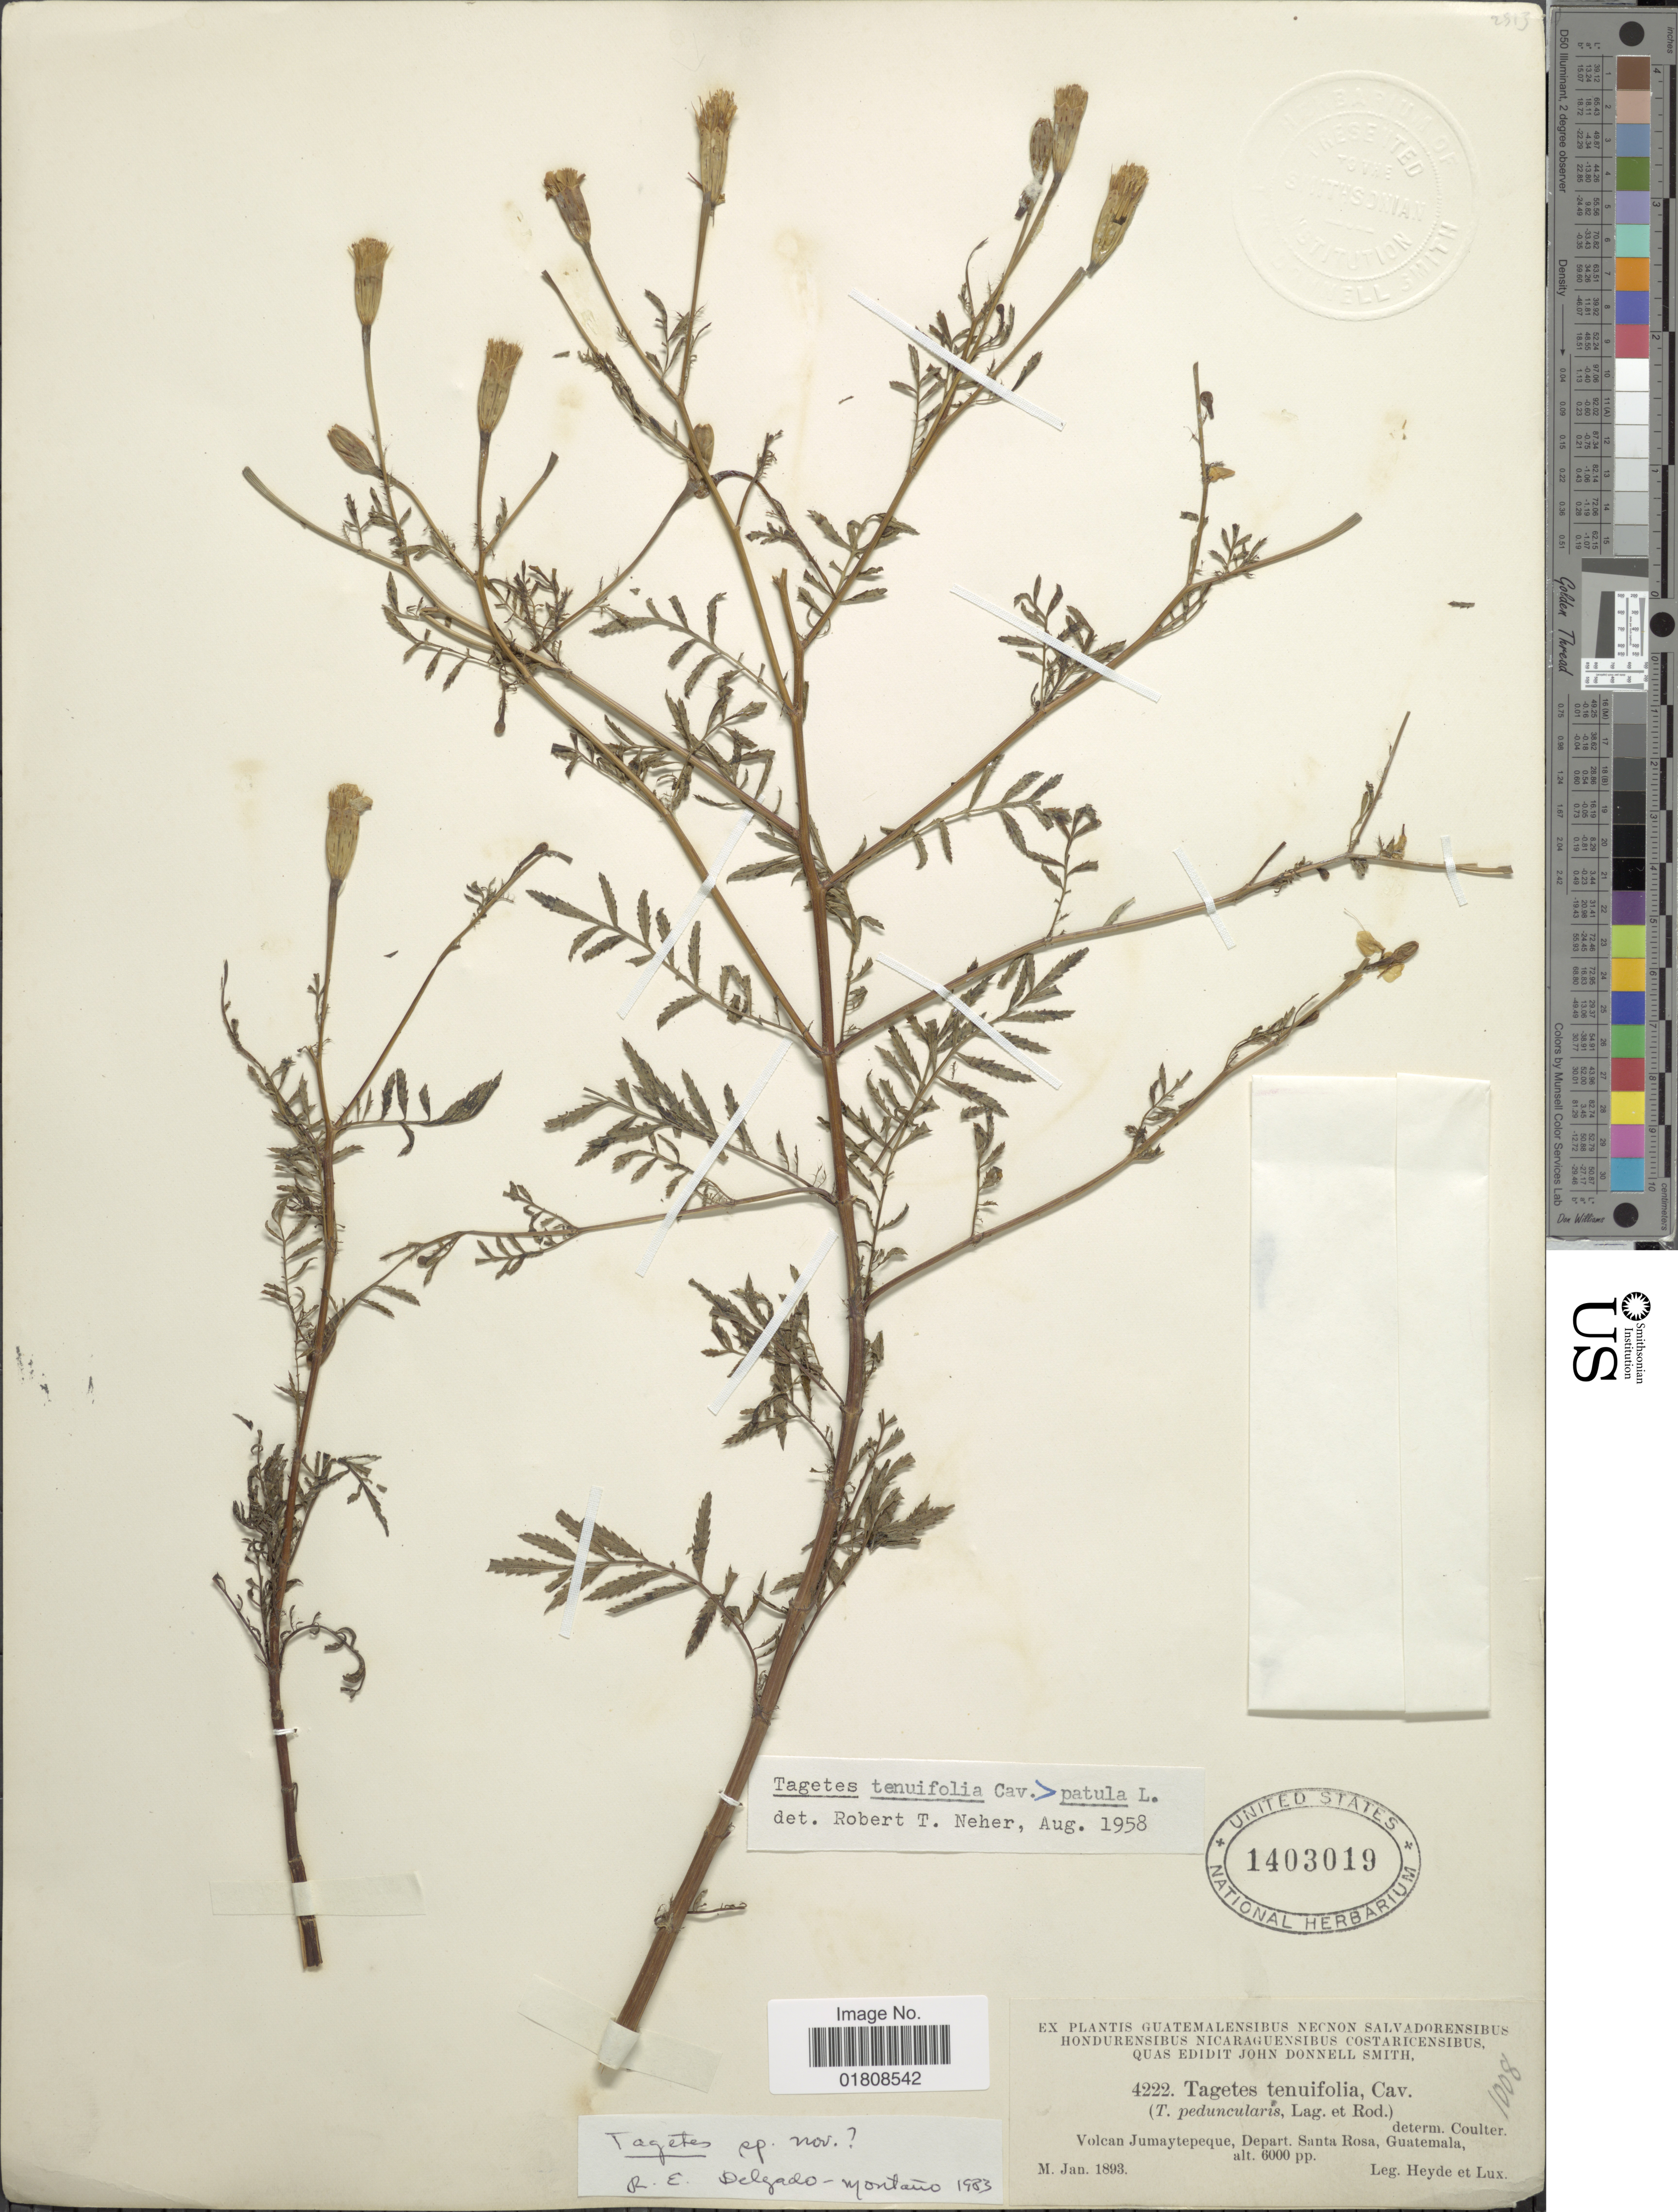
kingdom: Plantae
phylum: Tracheophyta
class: Magnoliopsida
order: Asterales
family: Asteraceae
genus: Tagetes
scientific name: Tagetes sp.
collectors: Heyde & Lux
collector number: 4222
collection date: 1893-01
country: Guatemala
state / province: Santa Rosa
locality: Volcan Jumaytepeque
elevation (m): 1829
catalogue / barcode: US 1403019